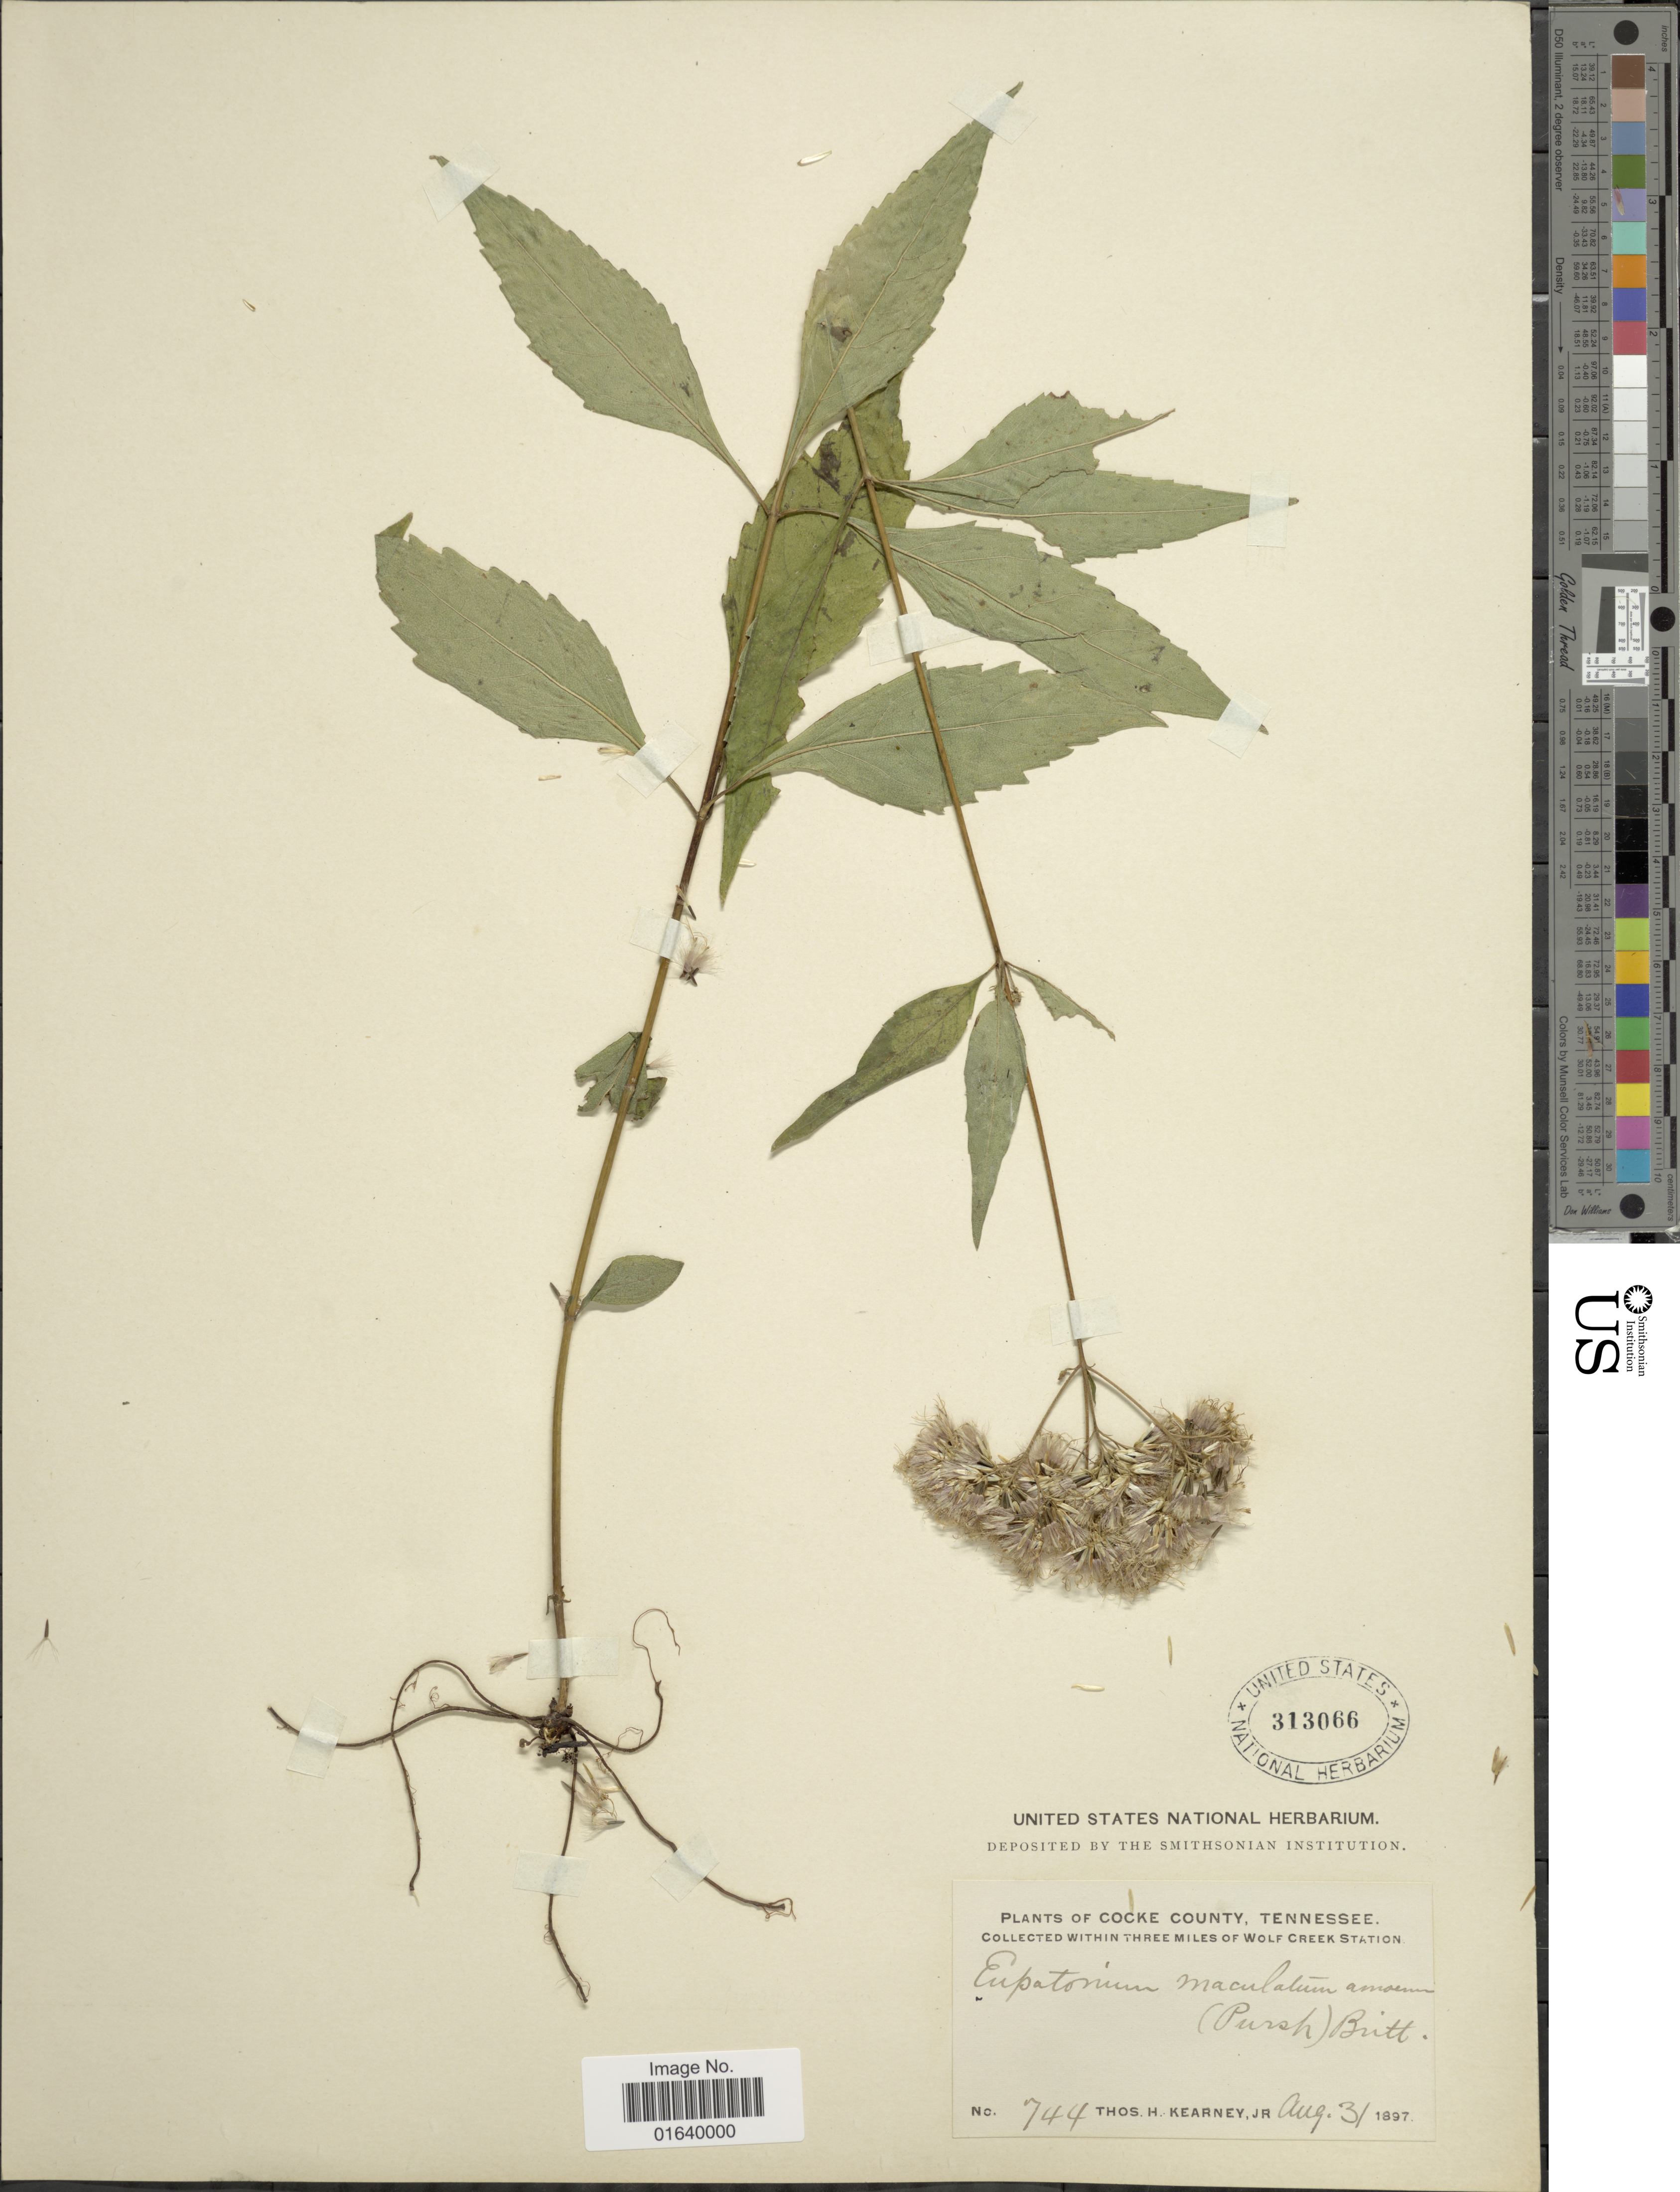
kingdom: Plantae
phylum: Tracheophyta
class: Magnoliopsida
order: Asterales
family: Asteraceae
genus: Eupatorium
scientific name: Eupatorium purpureum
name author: (L.) E.E. Lamont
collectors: T. H. Kearney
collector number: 744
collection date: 1897-08-31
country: United States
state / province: Tennessee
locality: Tennessee, Cocke County, within three miles of Wolf Creek Station.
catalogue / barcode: US 313066